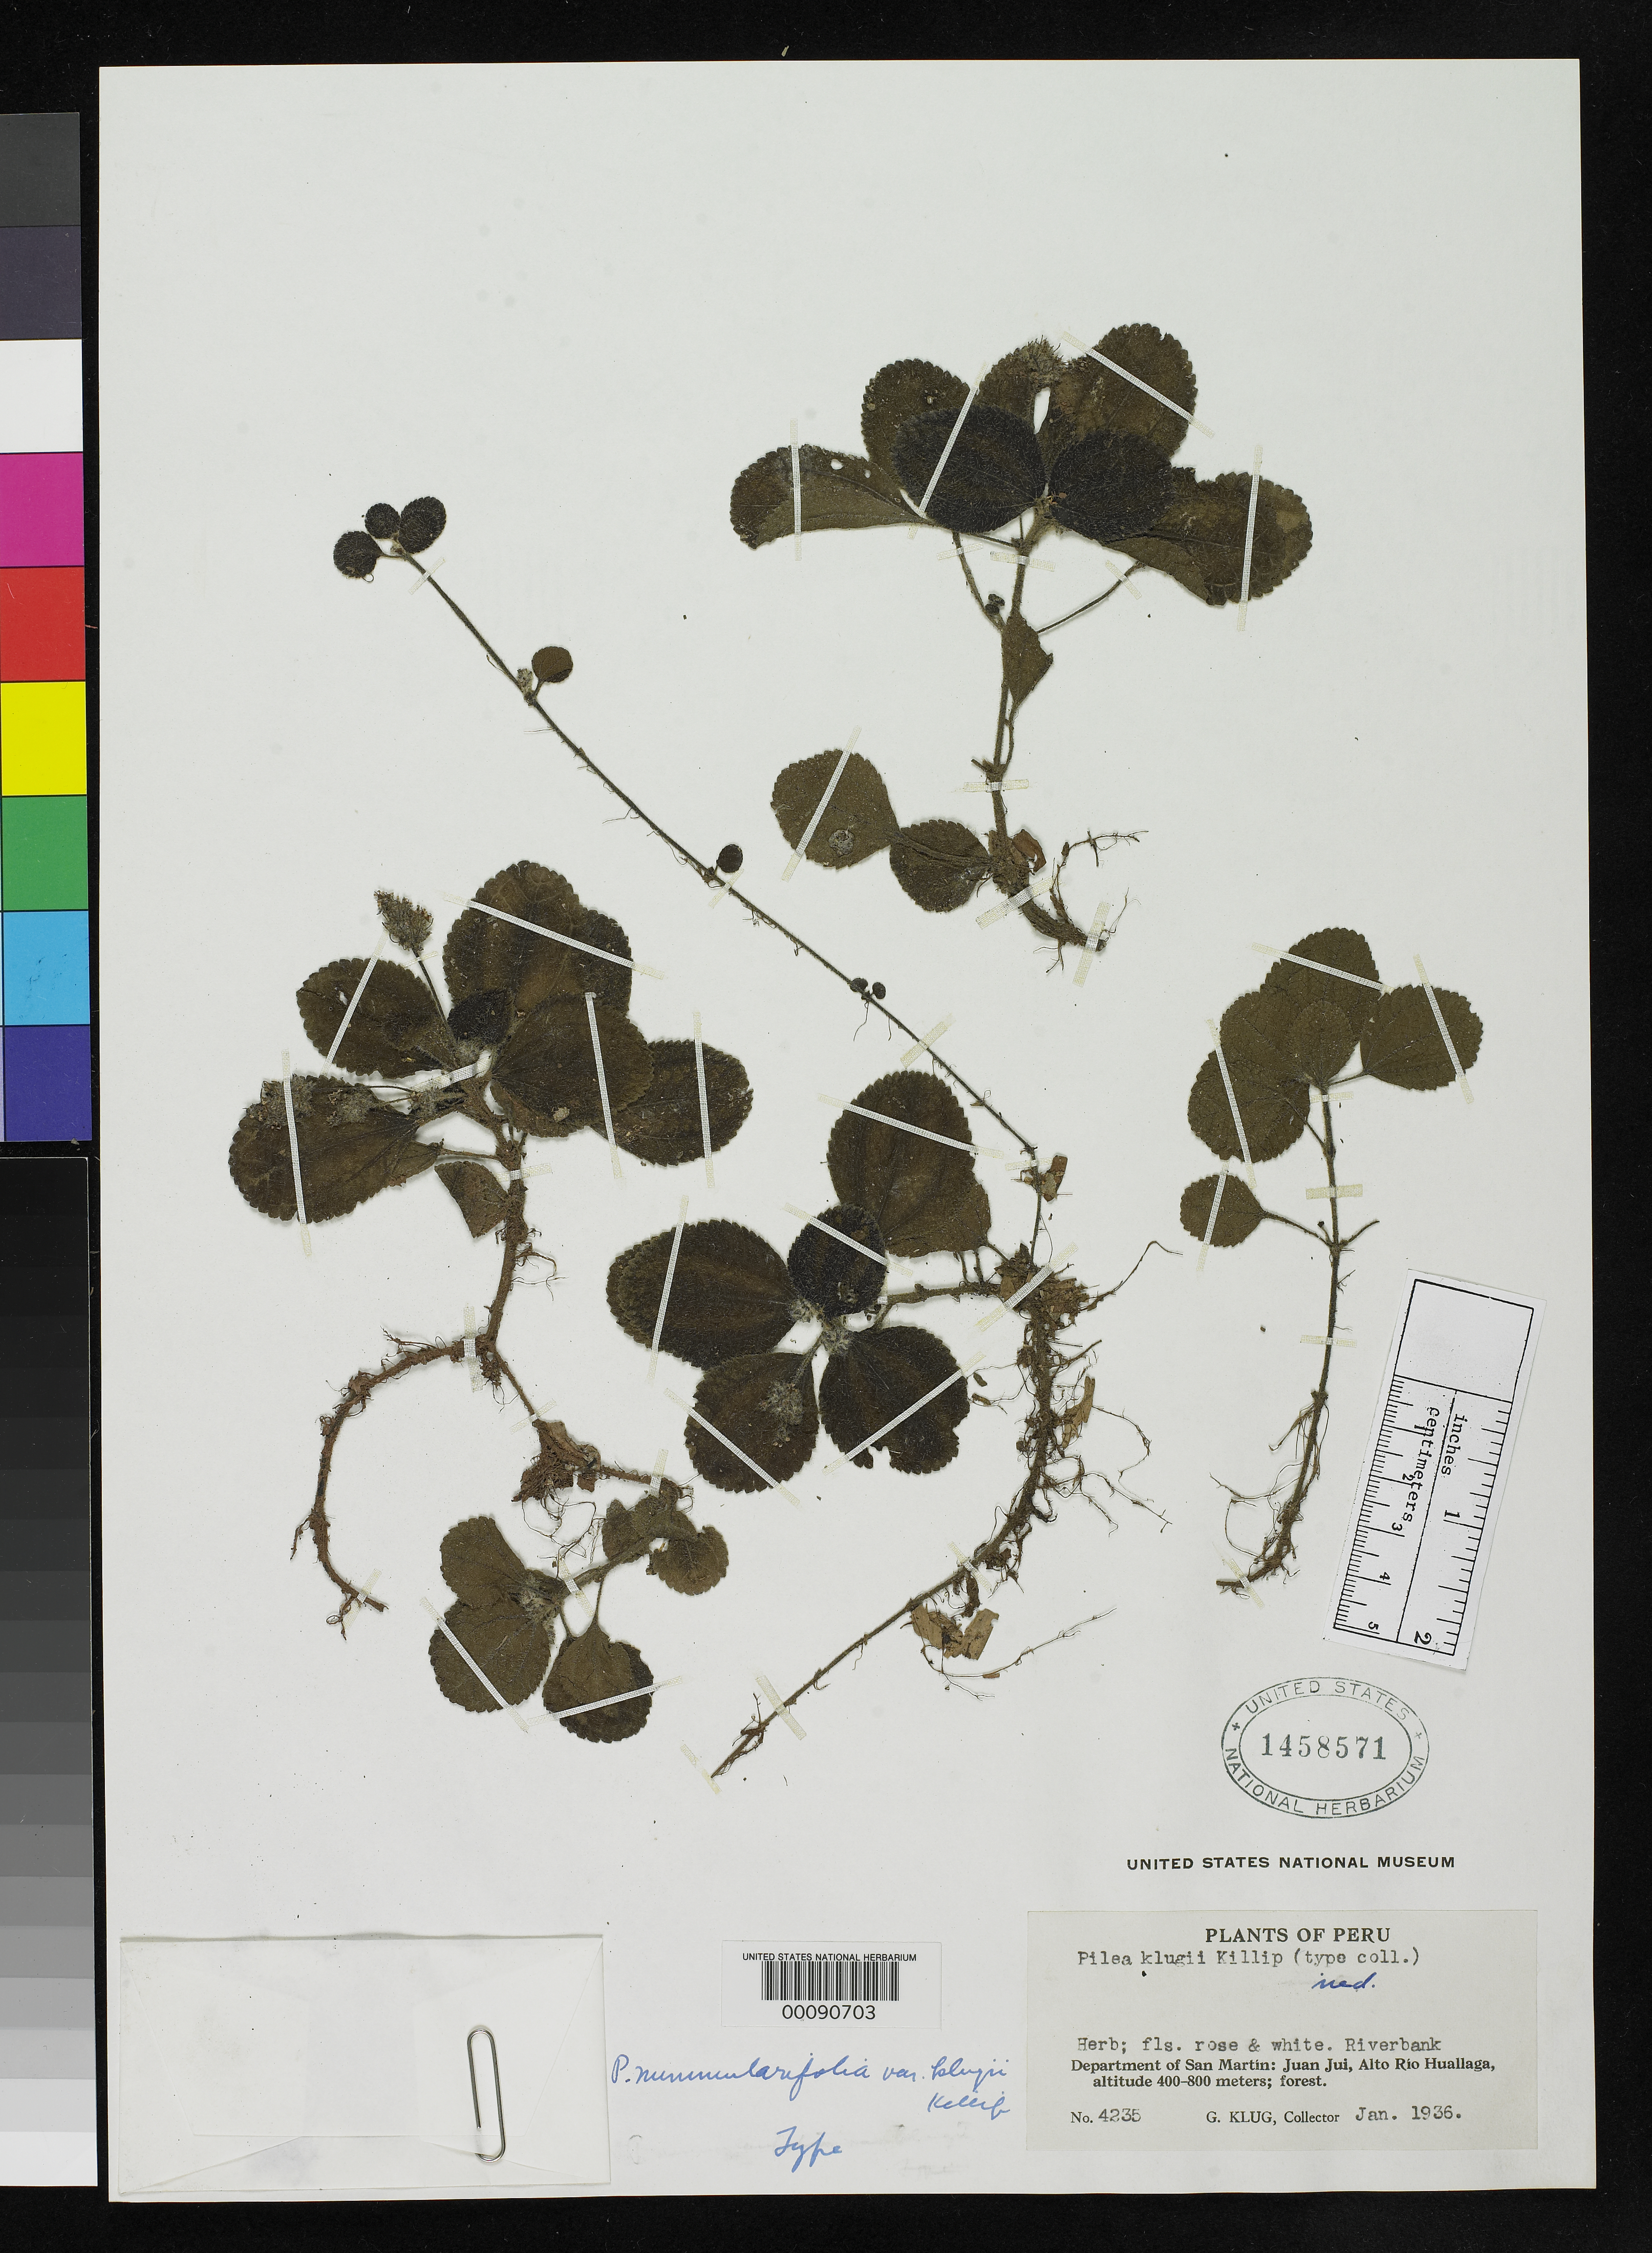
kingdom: Plantae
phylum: Tracheophyta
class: Magnoliopsida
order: Rosales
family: Urticaceae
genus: Pilea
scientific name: Pilea nummulariifolia var. klugii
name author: Killip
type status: Holotype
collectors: G. Klug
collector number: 4235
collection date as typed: Jan 1936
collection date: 1936-01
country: Peru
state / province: San Martín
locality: Juan Jui, Alto Rio Huallaga.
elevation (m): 400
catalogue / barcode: US 1458571